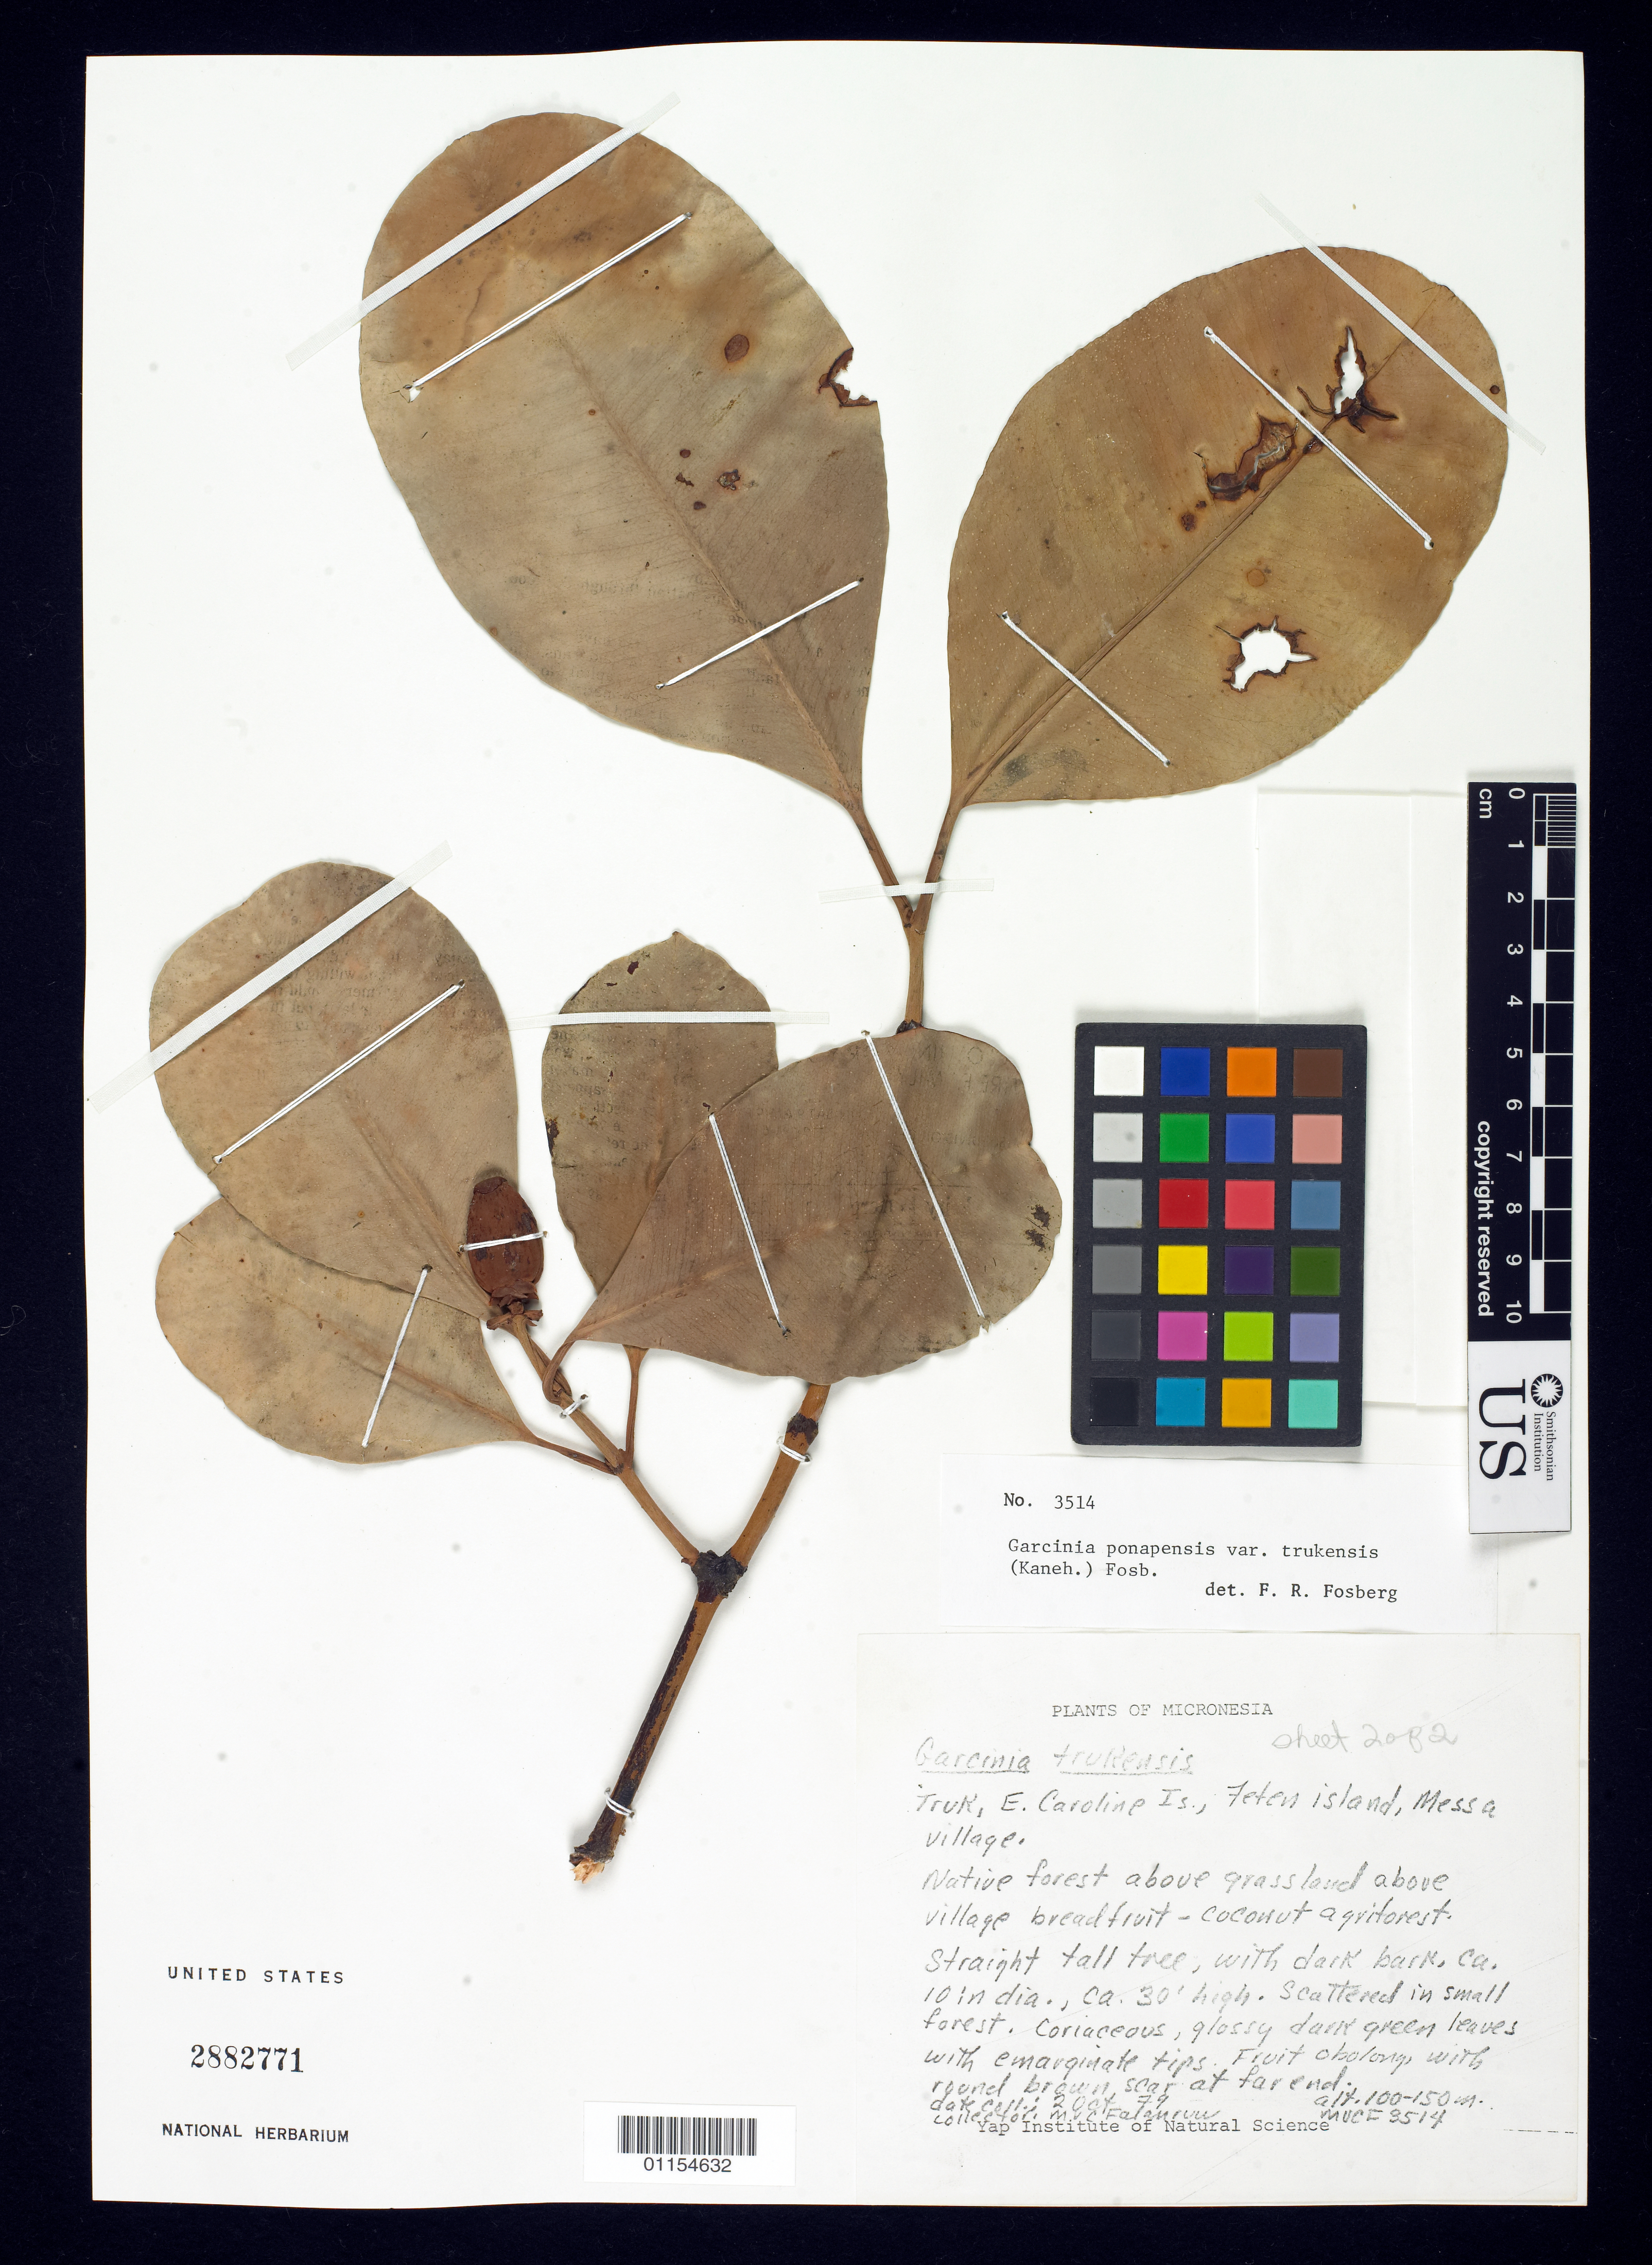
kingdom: Plantae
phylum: Tracheophyta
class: Magnoliopsida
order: Malpighiales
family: Clusiaceae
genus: Garcinia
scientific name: Garcinia ponapensis var. trukensis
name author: (Kaneh.) Fosberg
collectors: M. V. Falanruw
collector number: MVCF3514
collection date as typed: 02 Oct 1979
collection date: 1979-10-02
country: Micronesia, Federated States of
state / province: Truk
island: Fefan [Fefen]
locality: Fefen Island, Messa Village.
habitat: scattered in small coconut agriforest.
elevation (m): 100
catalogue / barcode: US 2882771